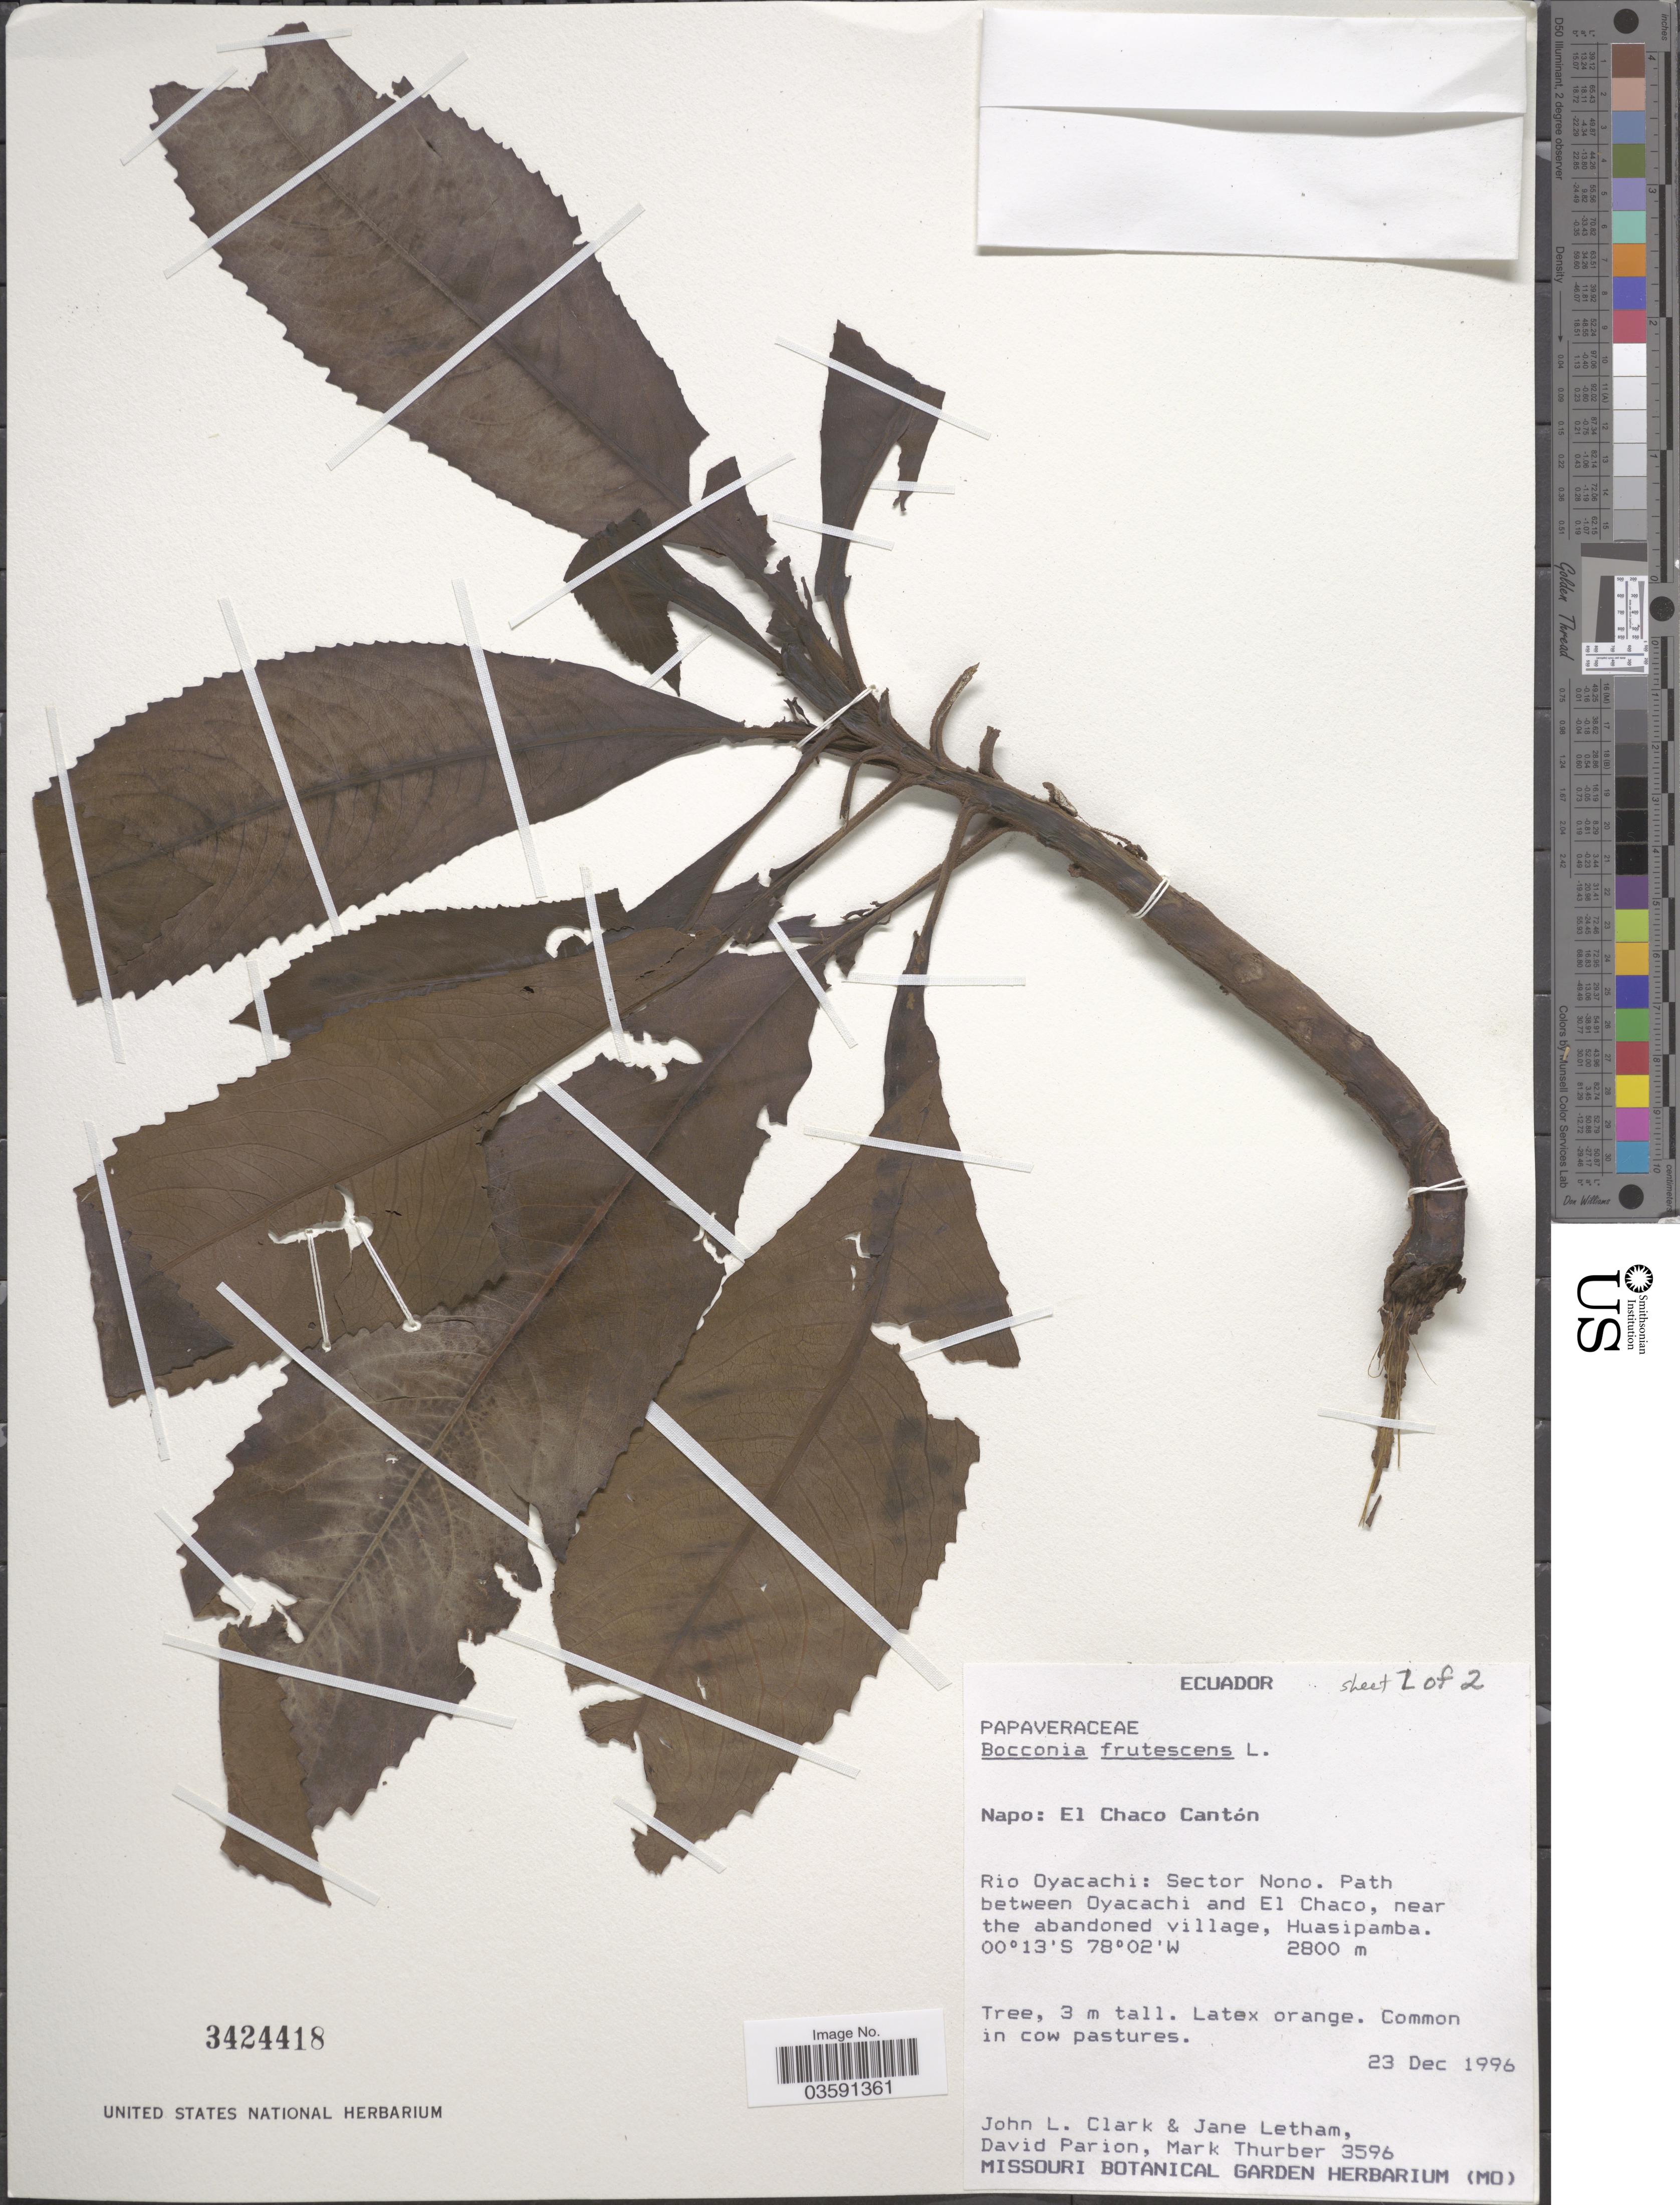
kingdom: Plantae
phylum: Tracheophyta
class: Magnoliopsida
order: Ranunculales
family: Papaveraceae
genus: Bocconia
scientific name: Bocconia integrifolia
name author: Bonpl.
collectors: J. L. Clark, J. Letham, D. Parion & M. Thurber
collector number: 3596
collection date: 1996-12-23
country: Ecuador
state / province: Napo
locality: El Chaco Cantón. Rio Oyacachi: Sector Nono. Path between Oyacachi and El Chaco, near the abandoned village, Huasipamba.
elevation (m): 280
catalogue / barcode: US 3424418